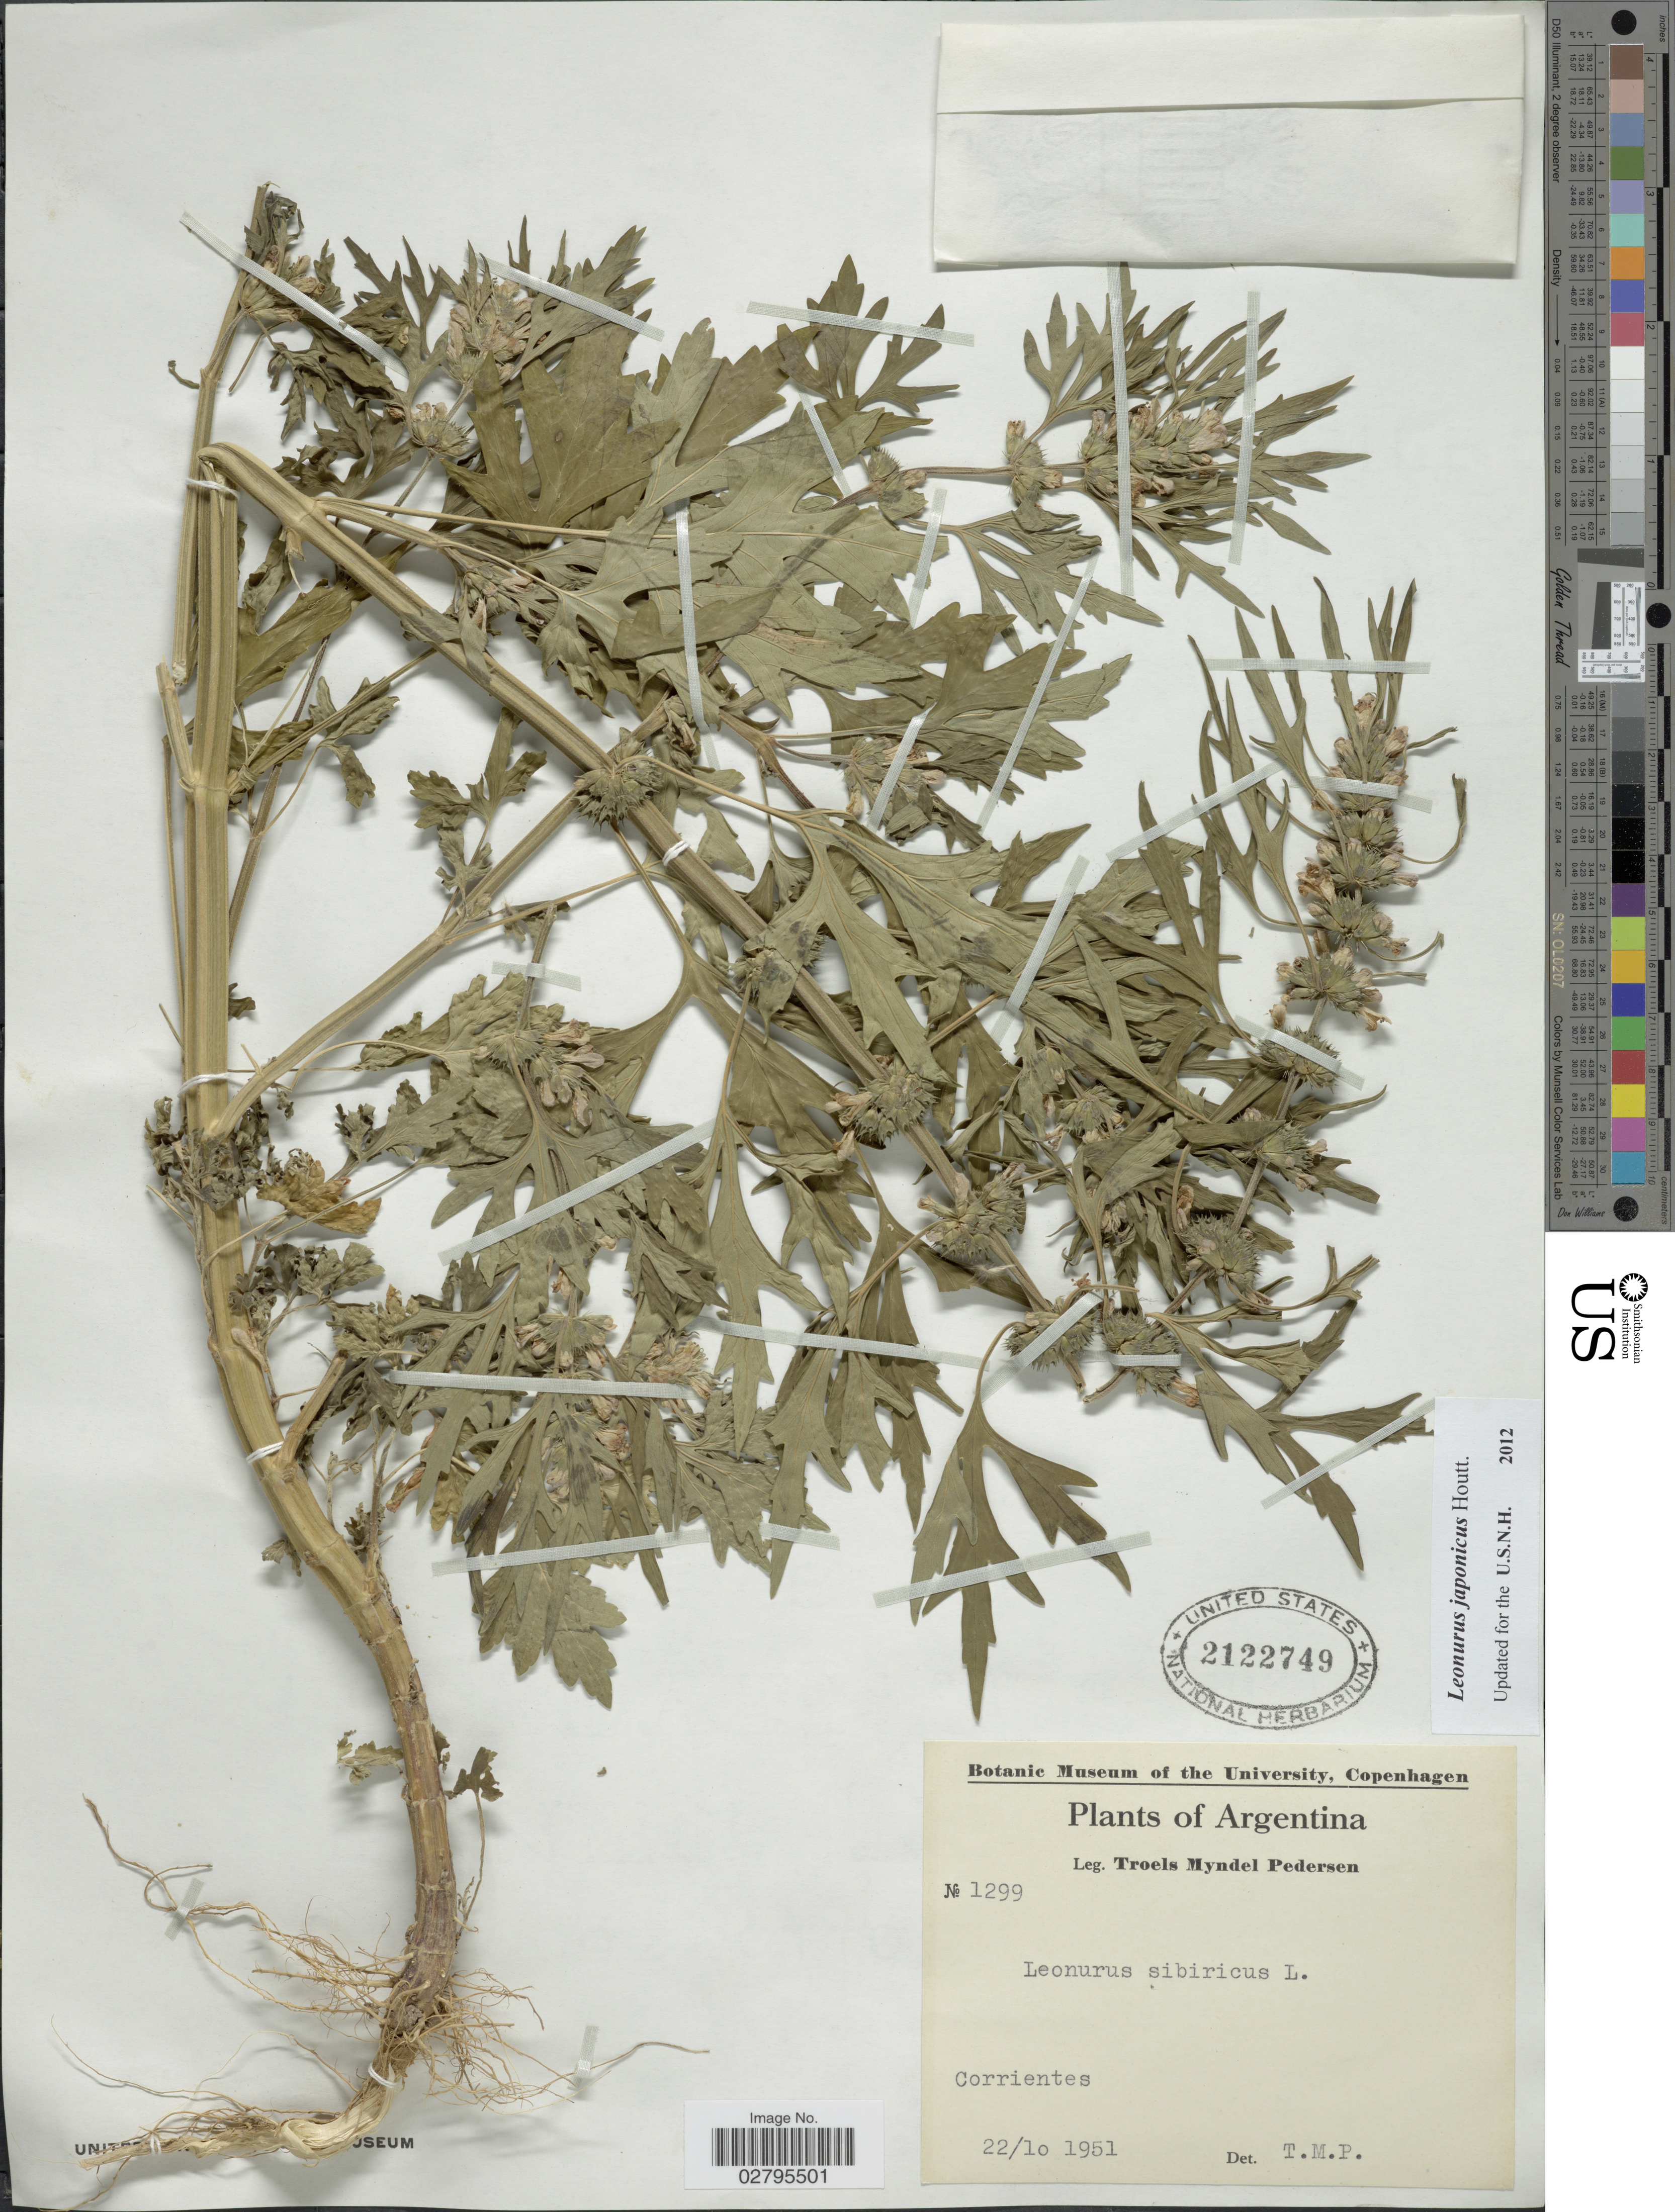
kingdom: Plantae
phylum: Tracheophyta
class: Magnoliopsida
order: Lamiales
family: Lamiaceae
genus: Leonurus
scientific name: Leonurus japonicus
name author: Houtt.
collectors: T. Pederson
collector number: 1299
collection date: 1951-10-22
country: Argentina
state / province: Corrientes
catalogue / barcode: US 2122749